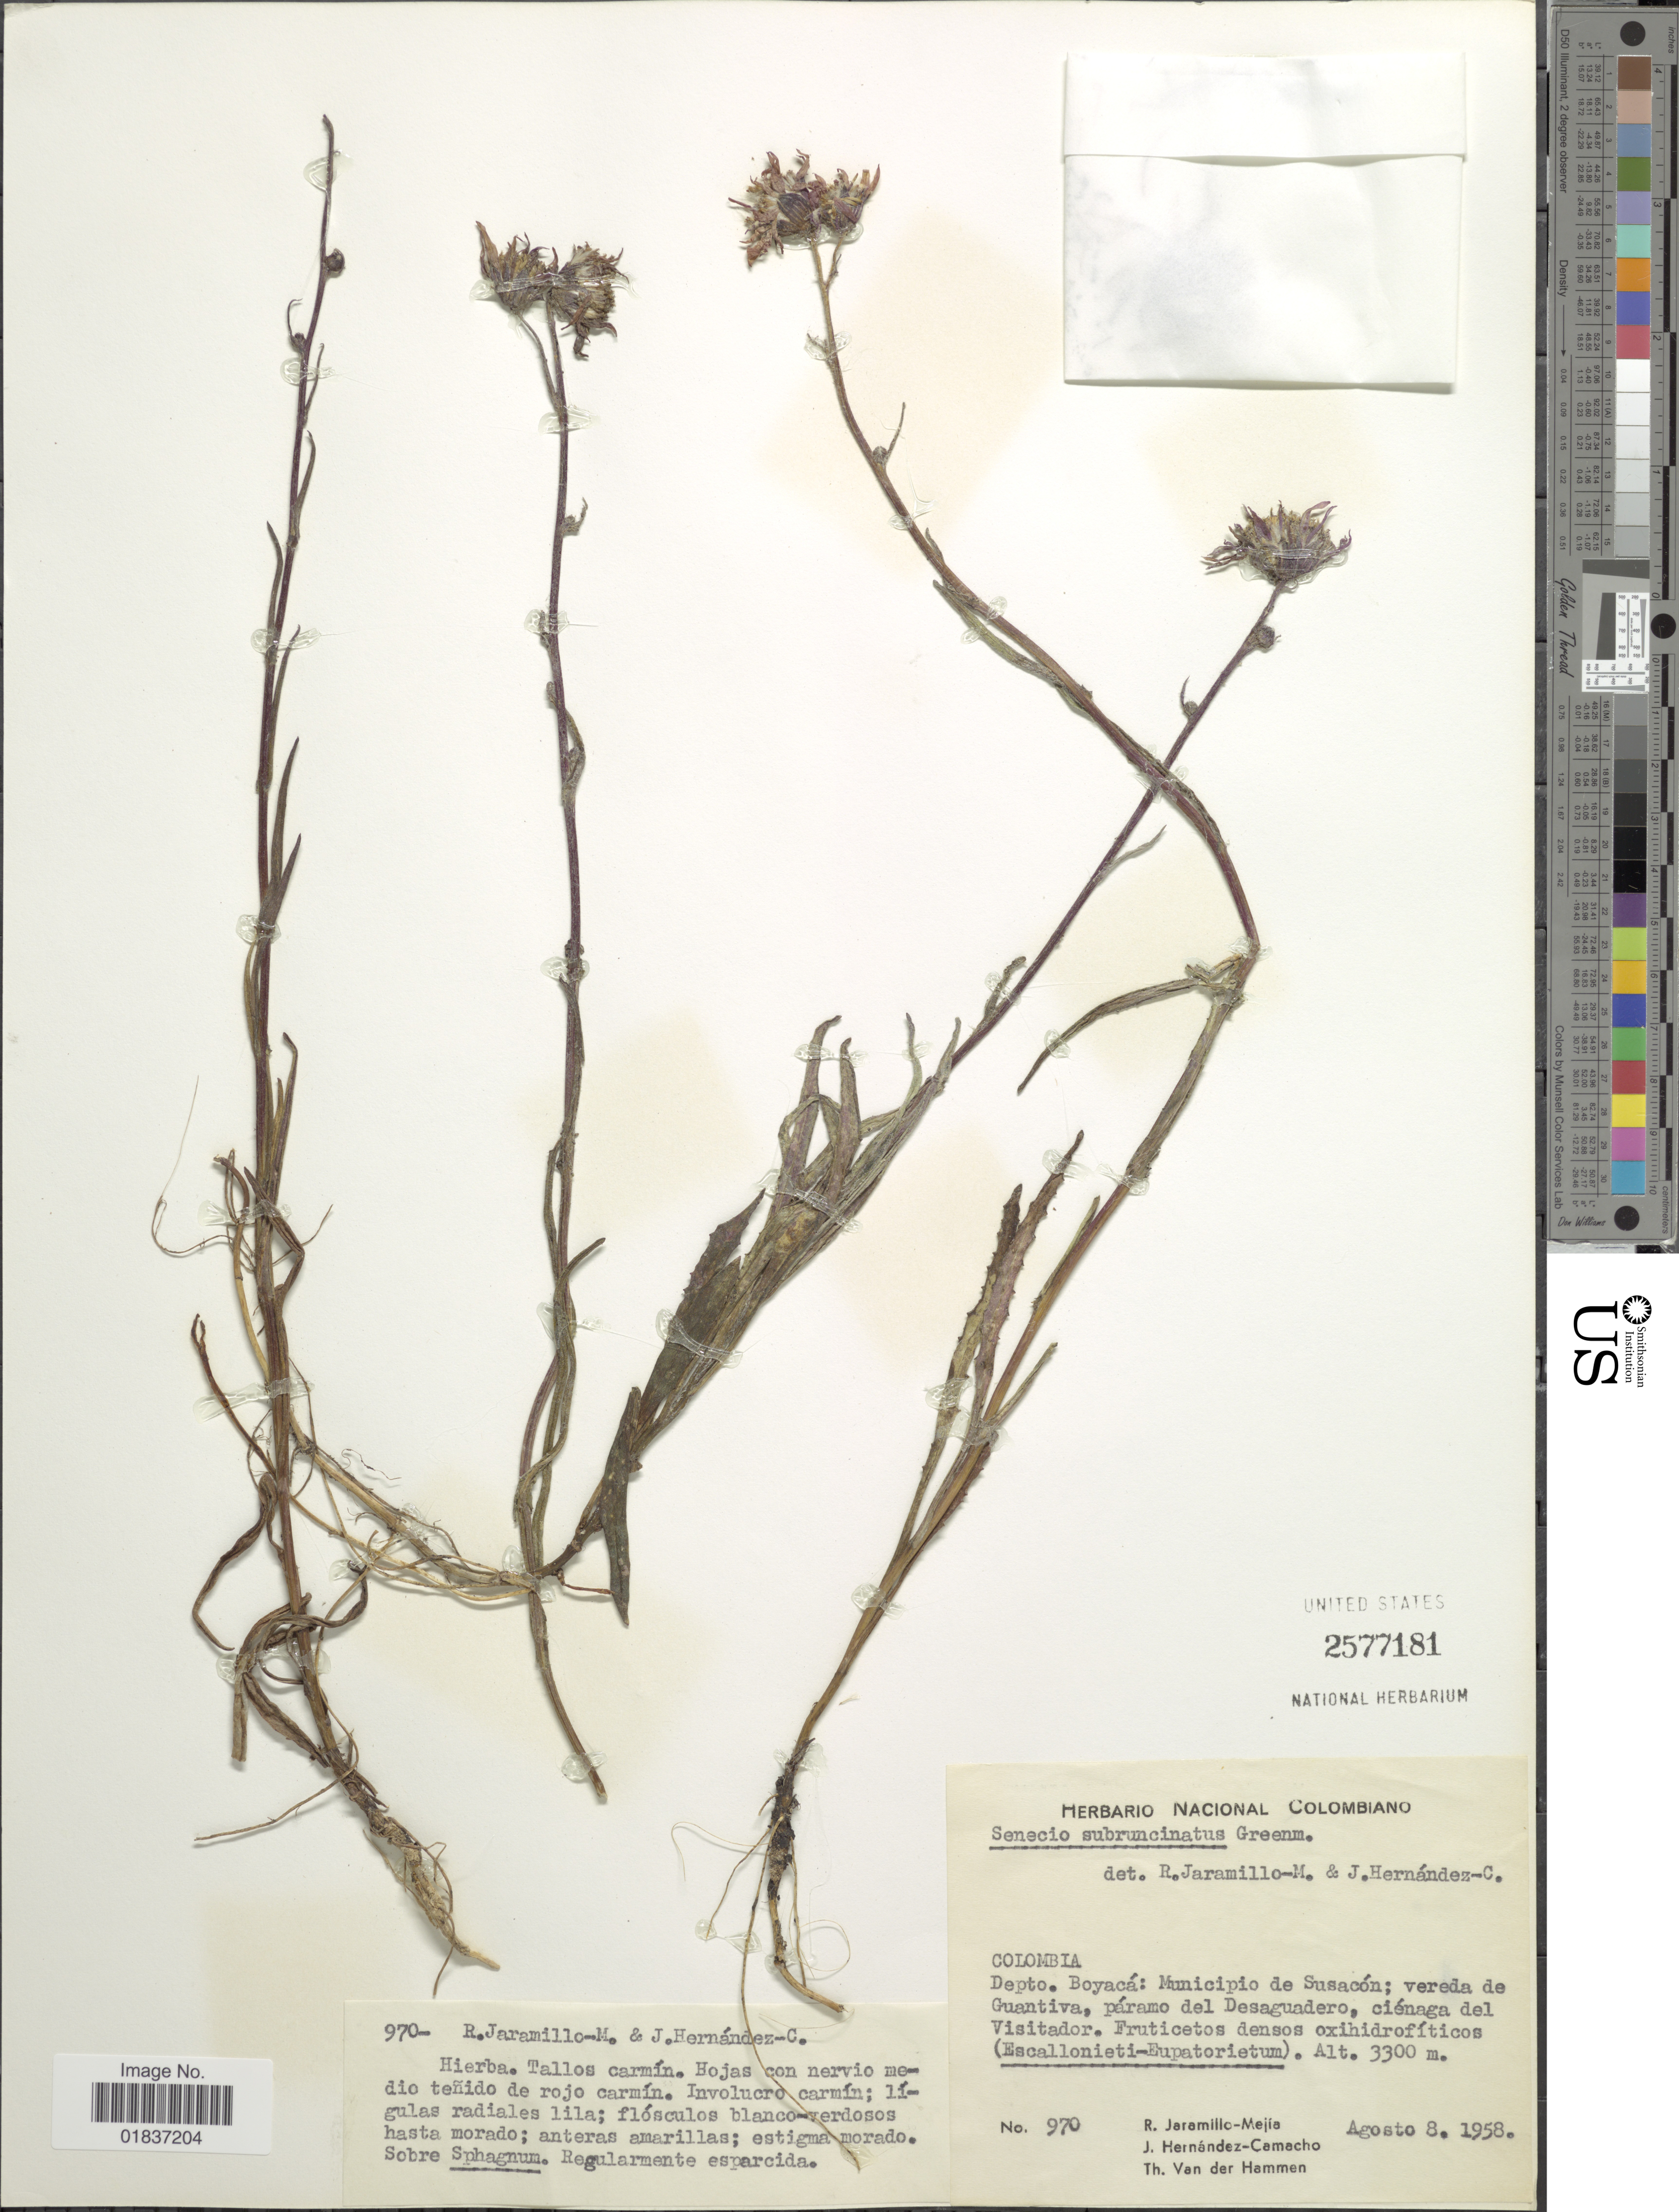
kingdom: Plantae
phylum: Tracheophyta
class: Magnoliopsida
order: Asterales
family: Asteraceae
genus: Senecio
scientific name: Senecio subruncinatus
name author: Greenm.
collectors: R. Jaramillo M., J. Hernandez Camacho & T. Hammen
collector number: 970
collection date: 1958-08-08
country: Colombia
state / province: Boyacá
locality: Depto. Boyacá: Municipio de Susacon; vereda de Guantiva, paramo del Desaguadero, cienaga dal Visitador.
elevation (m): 3300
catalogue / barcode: US 2577181